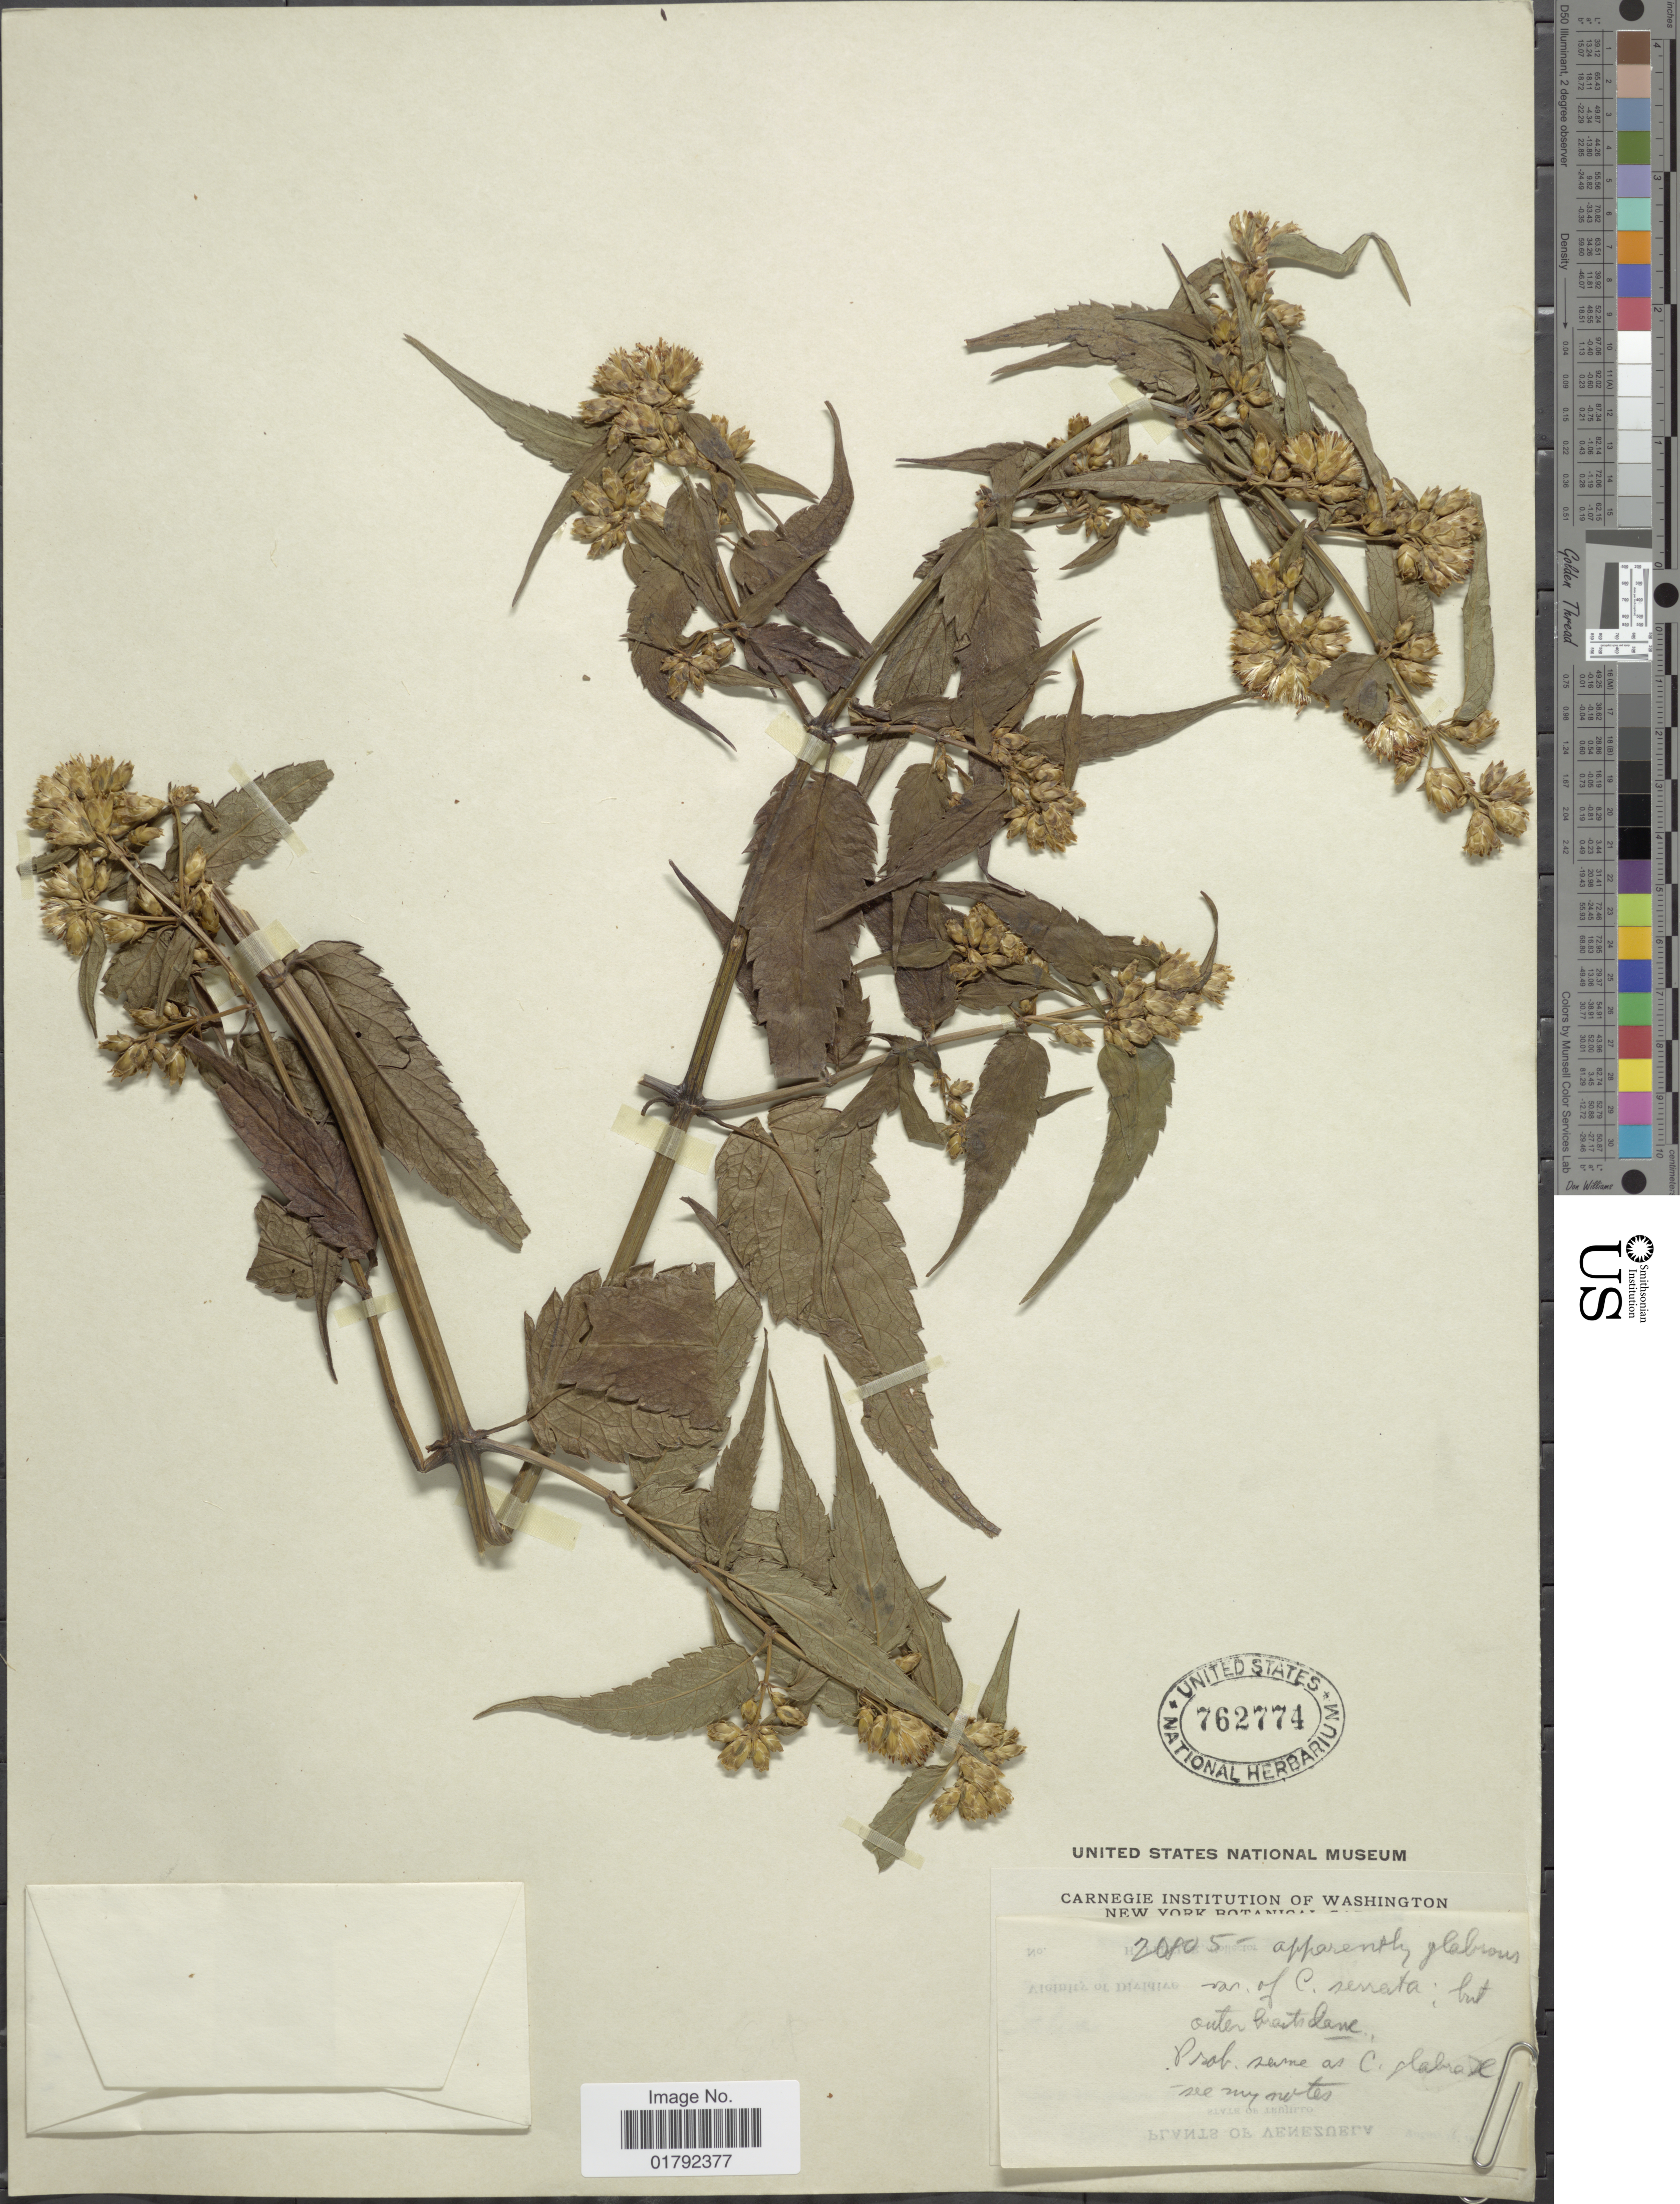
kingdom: Plantae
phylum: Tracheophyta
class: Magnoliopsida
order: Asterales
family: Asteraceae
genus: Calea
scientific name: Calea serrata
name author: Less.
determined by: Bueno, Vinicius Resende, (ICN), Universidade Federal do Rio Grande do Sul (BRAZIL)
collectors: -- Rose & -- Russell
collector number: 20805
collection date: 1915-08-12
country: Brazil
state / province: Rio de Janeiro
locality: Organ Mountains.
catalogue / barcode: US 762774